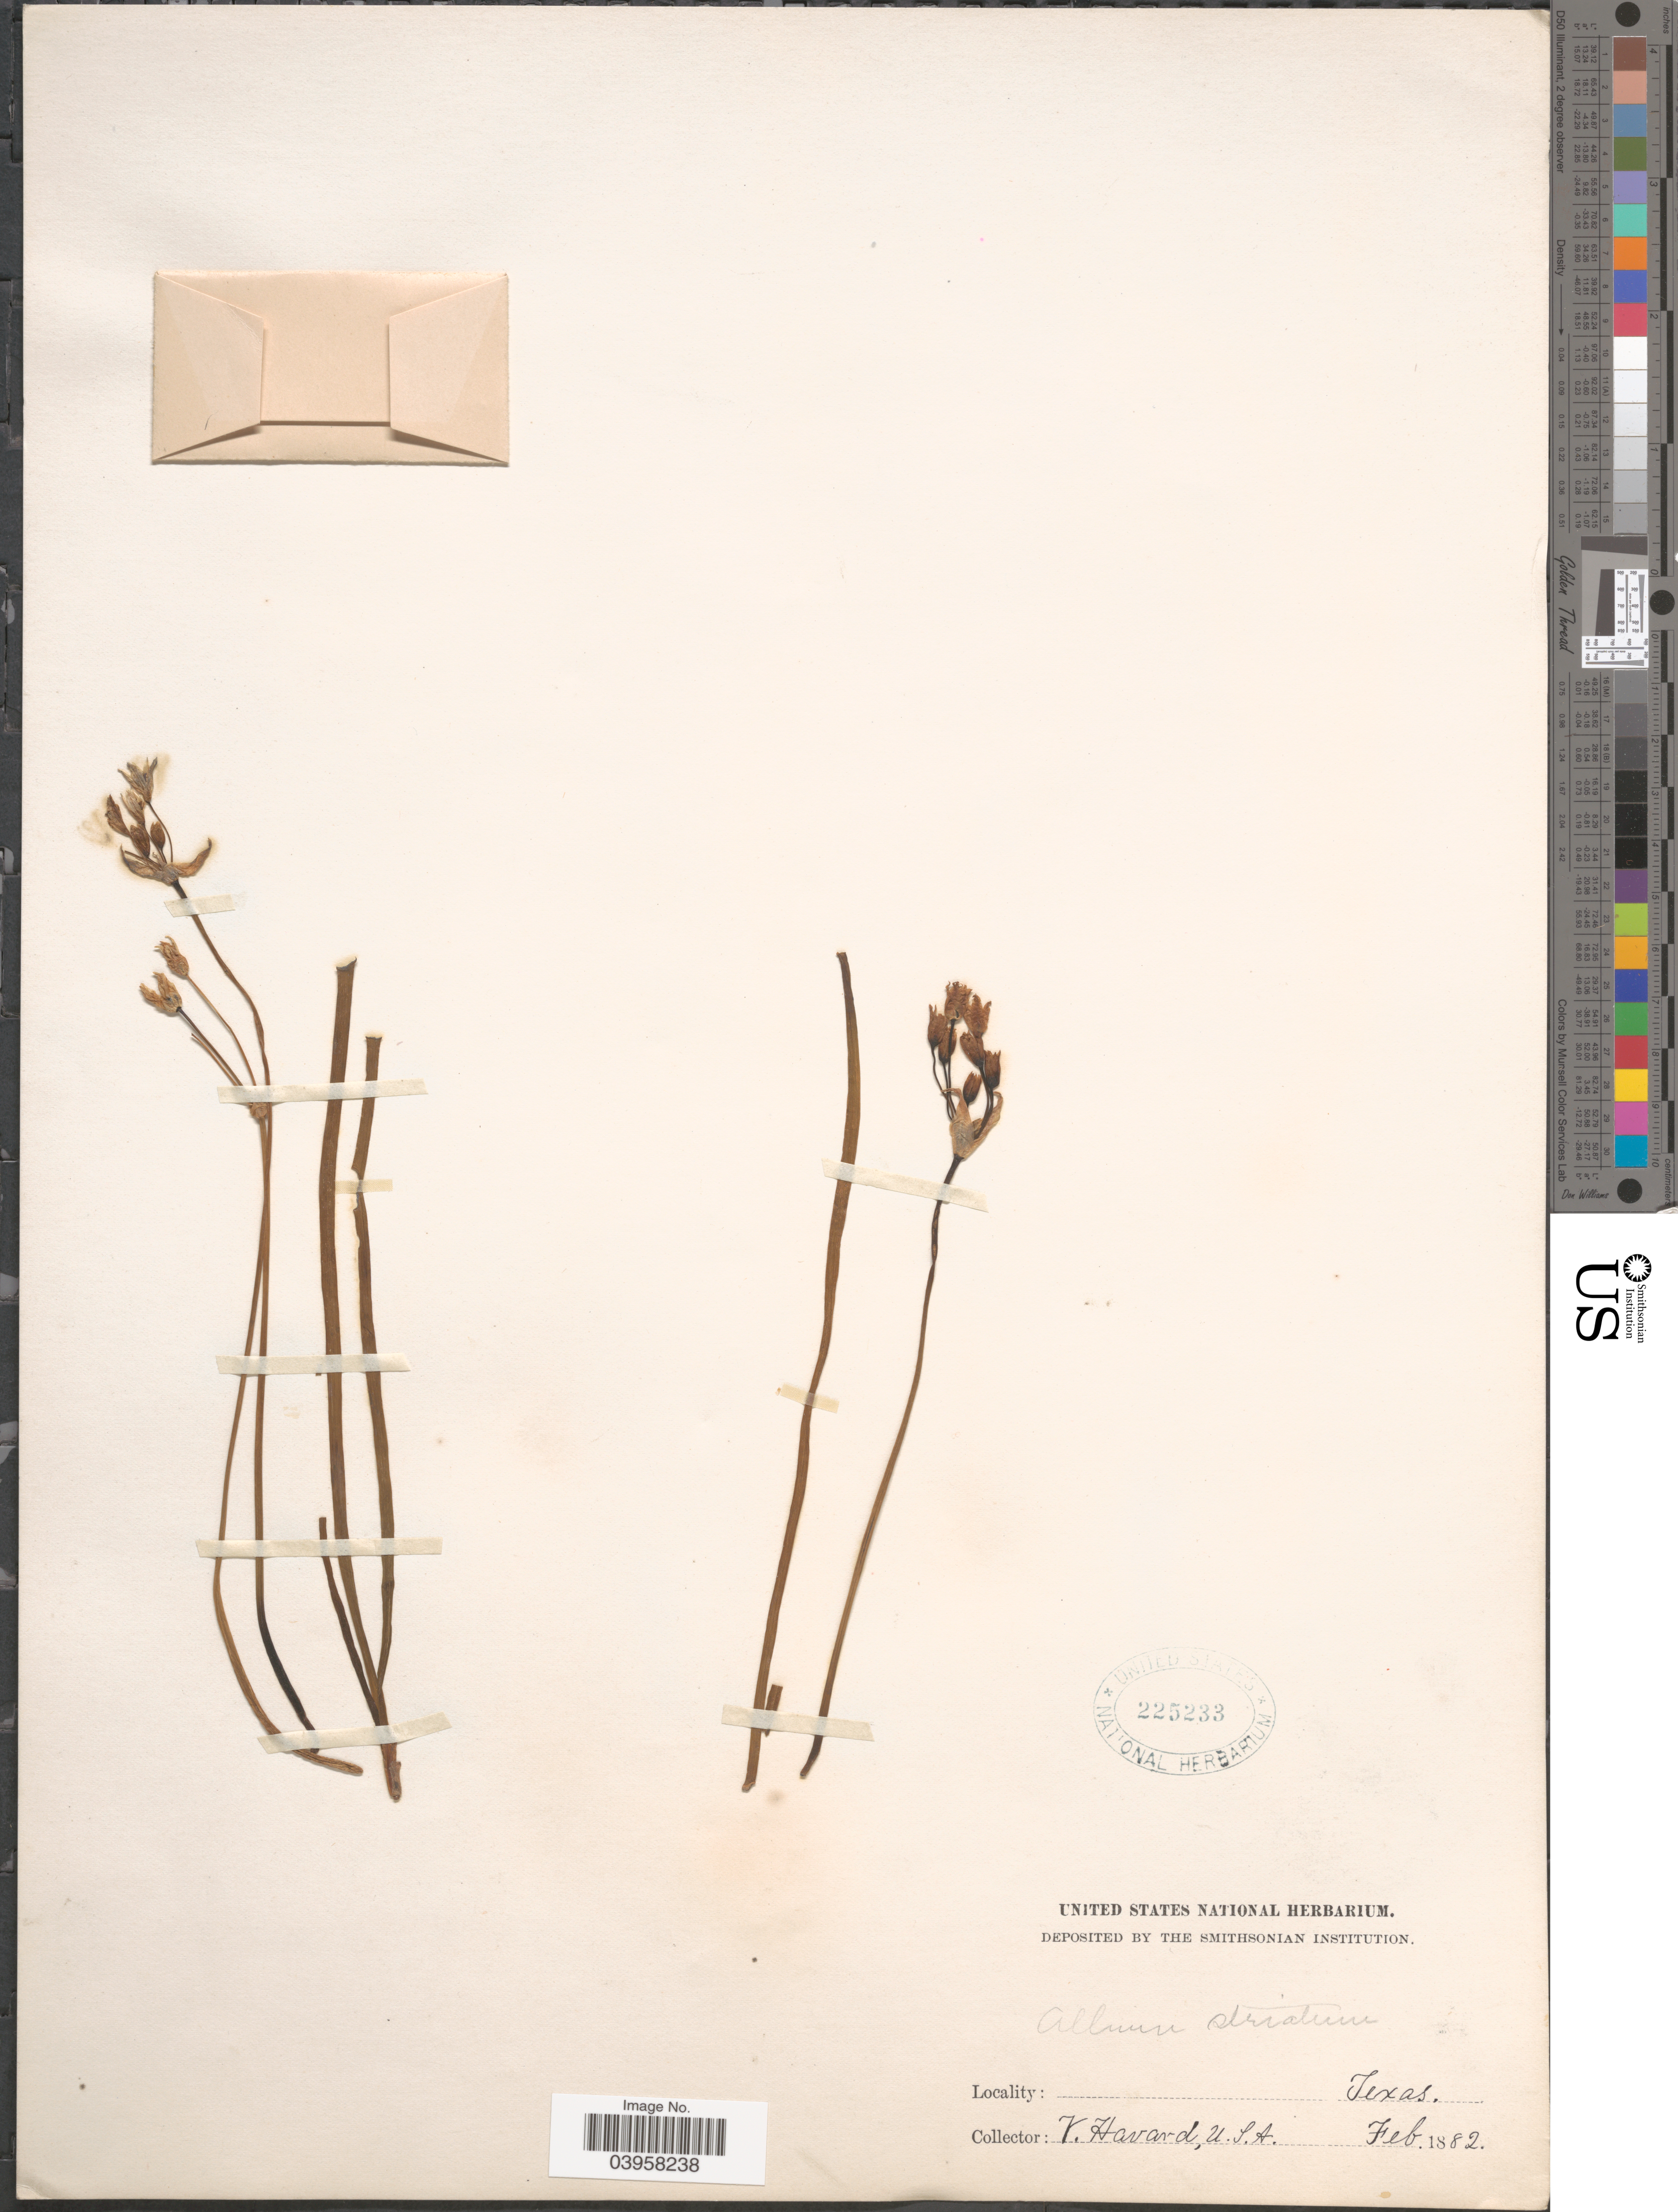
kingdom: Plantae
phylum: Tracheophyta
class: Liliopsida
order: Asparagales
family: Amaryllidaceae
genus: Nothoscordum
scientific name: Nothoscordum bivalve var. bivalve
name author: (L.) Britton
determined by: Strong, Mark T., (BOT), Smithsonian Institution - National Museum of Natural History (UNITED STATES)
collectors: V. Havard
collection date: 1882-02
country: United States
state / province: Texas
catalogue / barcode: US 225233